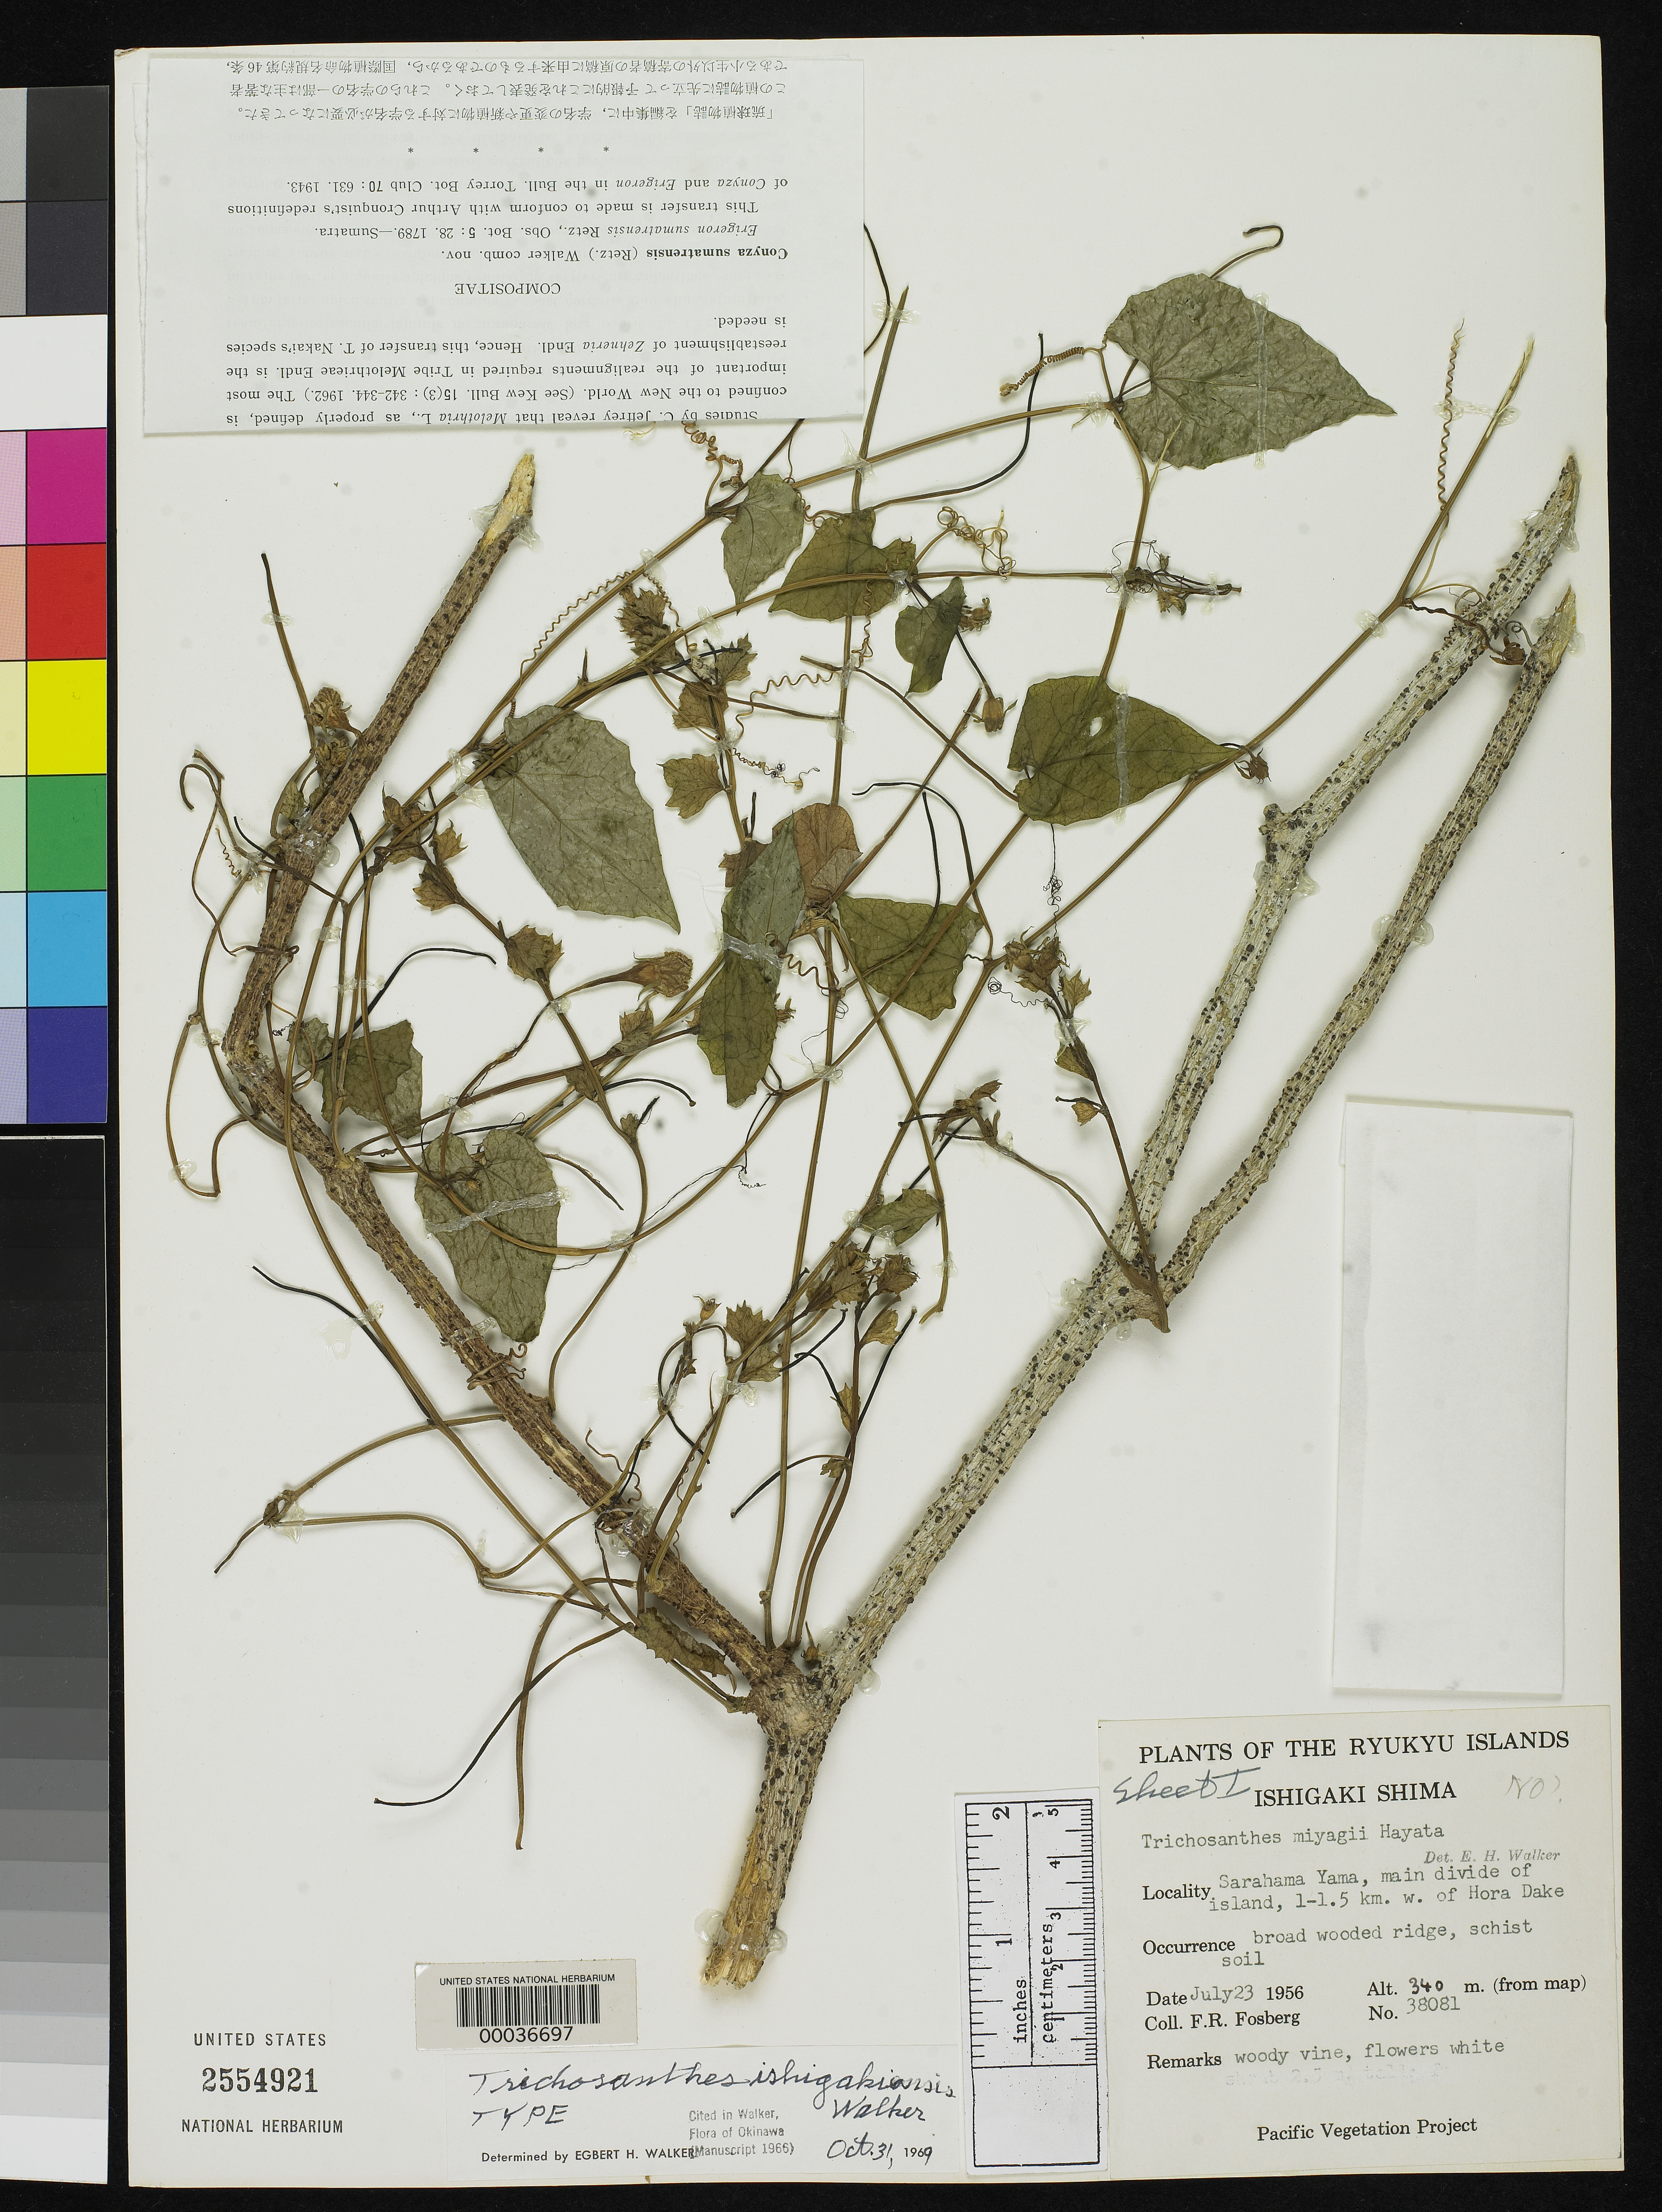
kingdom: Plantae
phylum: Tracheophyta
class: Magnoliopsida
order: Cucurbitales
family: Cucurbitaceae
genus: Trichosanthes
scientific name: Trichosanthes ishigakiensis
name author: E. Walker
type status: Holotype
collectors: F. R. Fosberg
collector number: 38081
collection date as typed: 23 Jul 1956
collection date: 1956-07-23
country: Japan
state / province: Okinawa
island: Ishigaki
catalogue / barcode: US 2554921